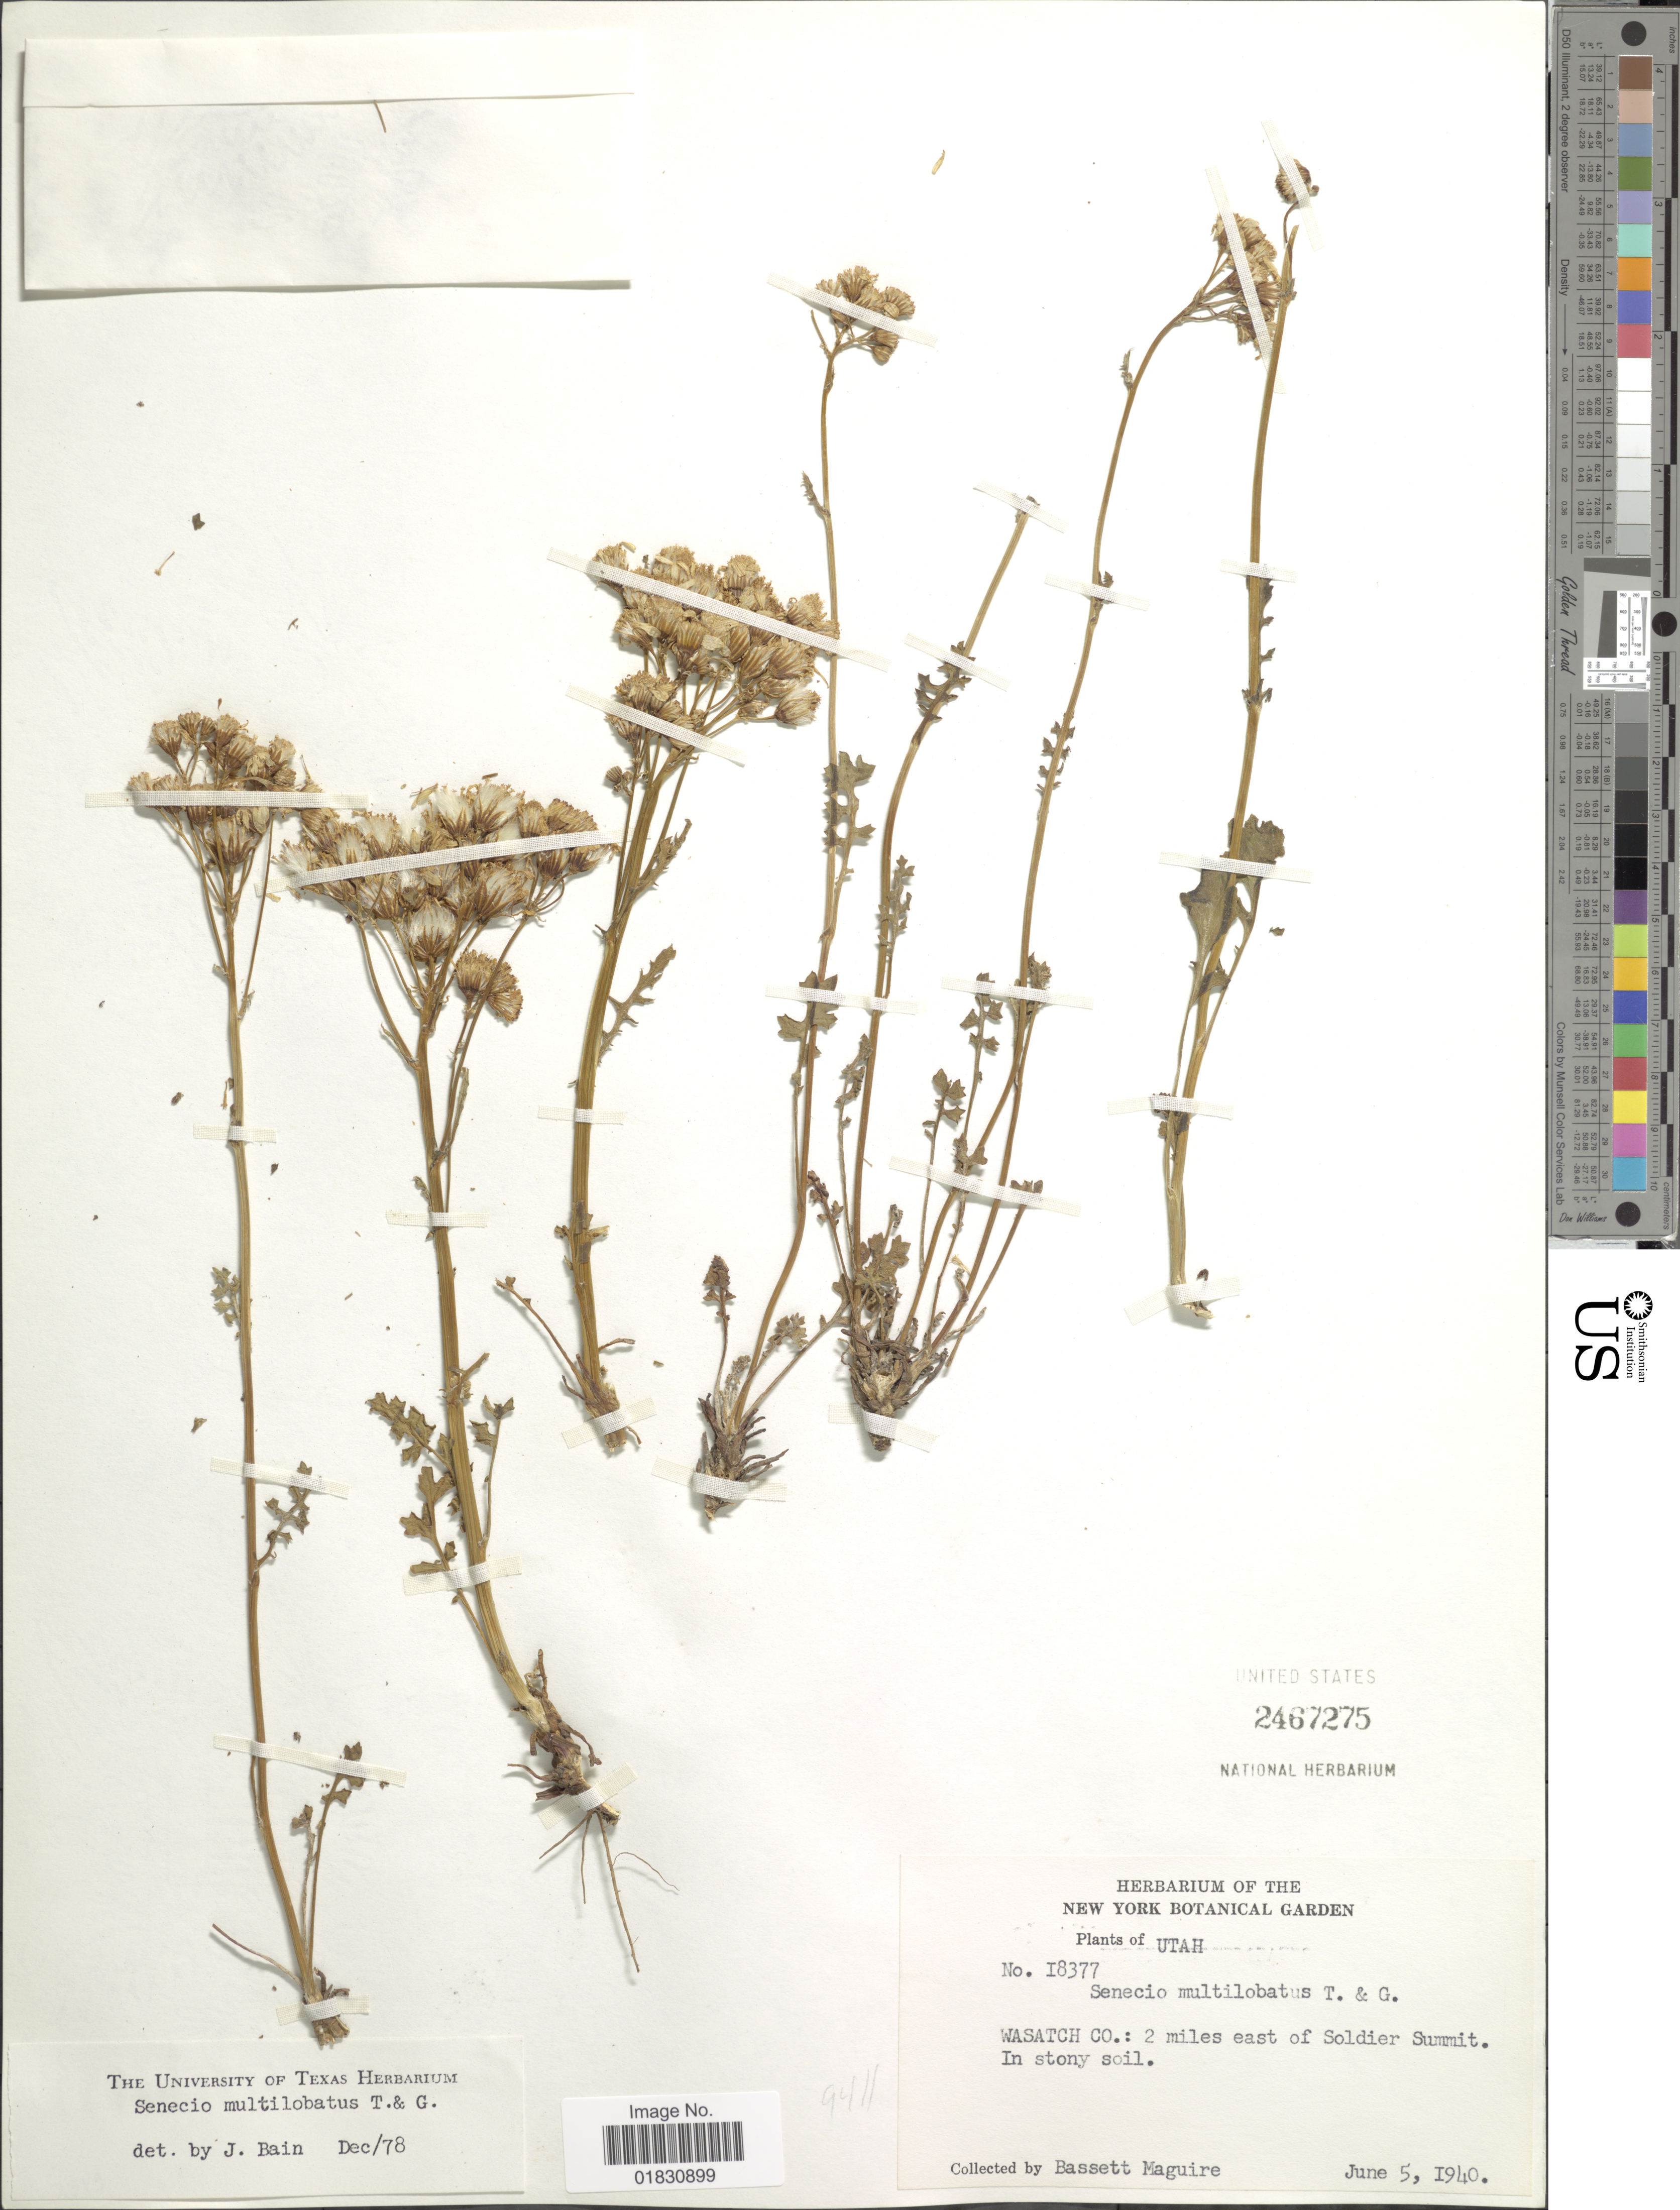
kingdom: Plantae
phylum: Tracheophyta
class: Magnoliopsida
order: Asterales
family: Asteraceae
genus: Packera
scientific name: Packera multilobata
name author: (Torr. & A. Gray) W.A. Weber & Á. Löve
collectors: B. Maguire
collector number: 18377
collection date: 1940-06-05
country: United States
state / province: Utah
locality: Wasatch Co.: 2 miles east of Soldier Summit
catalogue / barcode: US 2467275